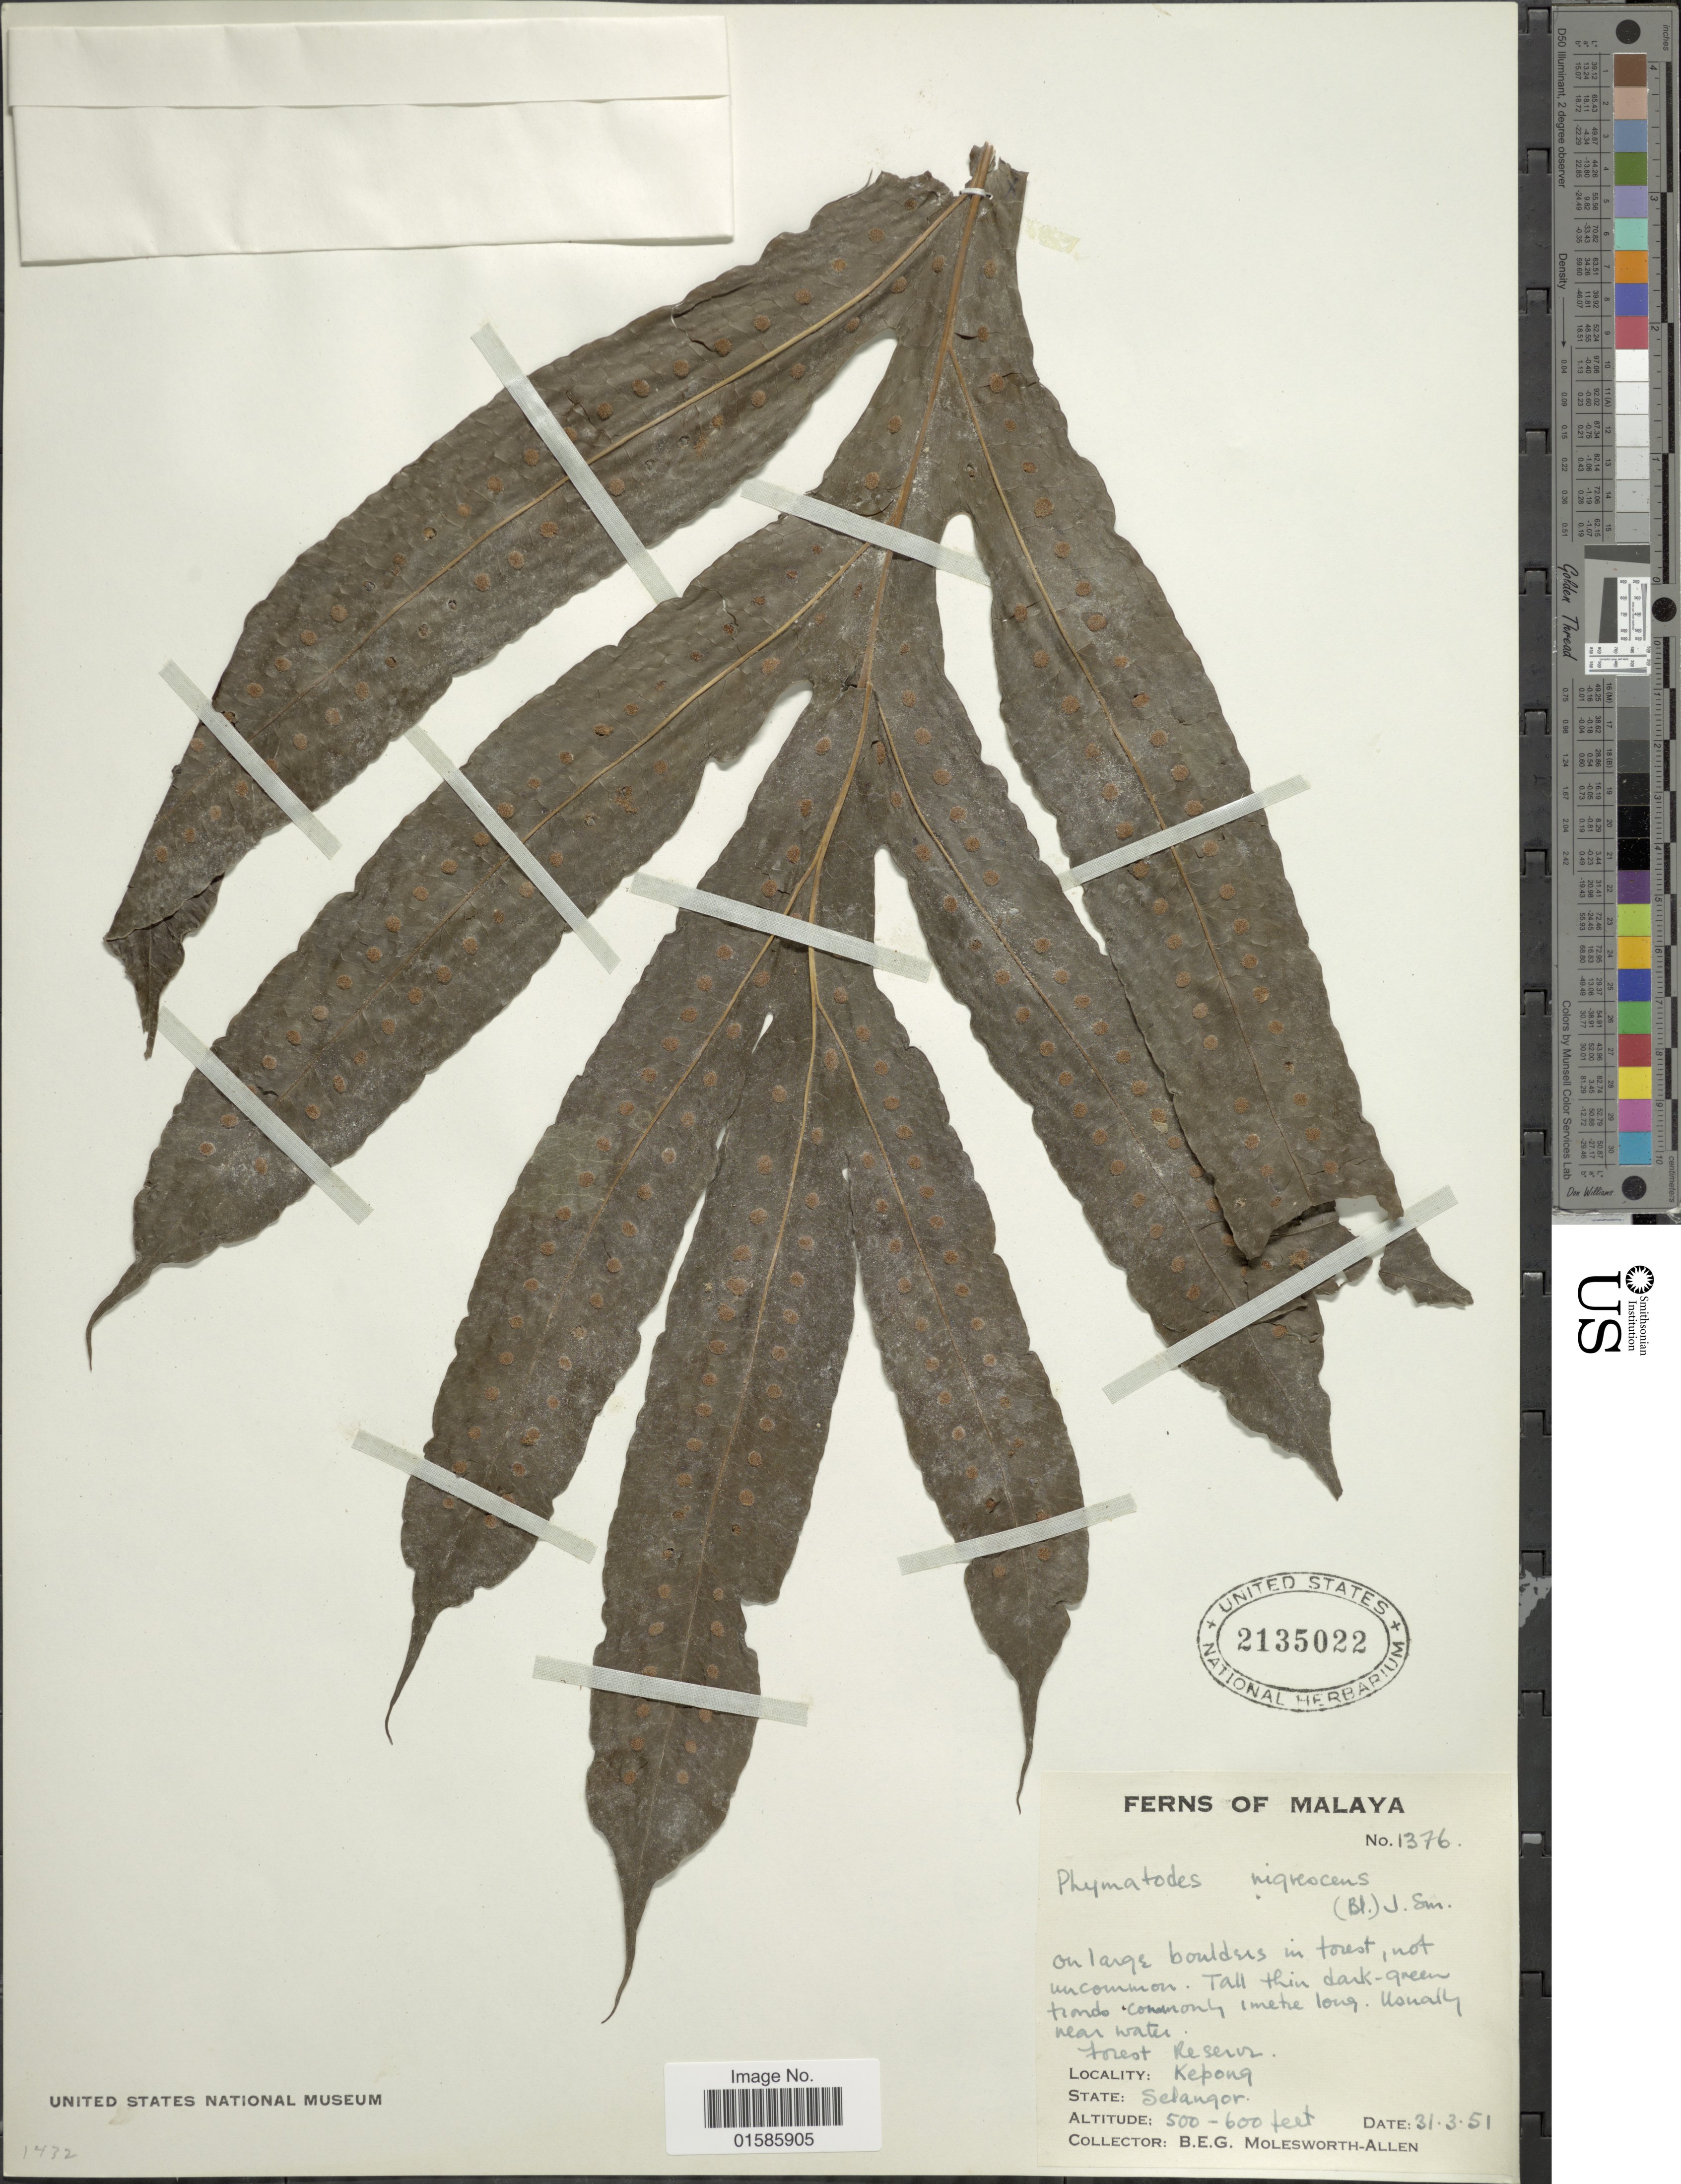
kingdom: Plantae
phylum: Tracheophyta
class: Polypodiopsida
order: Polypodiales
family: Polypodiaceae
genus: Microsorum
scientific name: Microsorum nigrescens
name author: (Blume) Copel.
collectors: B. E. G. Molesworth-Allen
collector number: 1376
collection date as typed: Transcribed d/m/y: 31/3/51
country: Malaysia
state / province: Selangor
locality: Forest Reservoir, Kepong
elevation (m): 152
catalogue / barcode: US 2135022